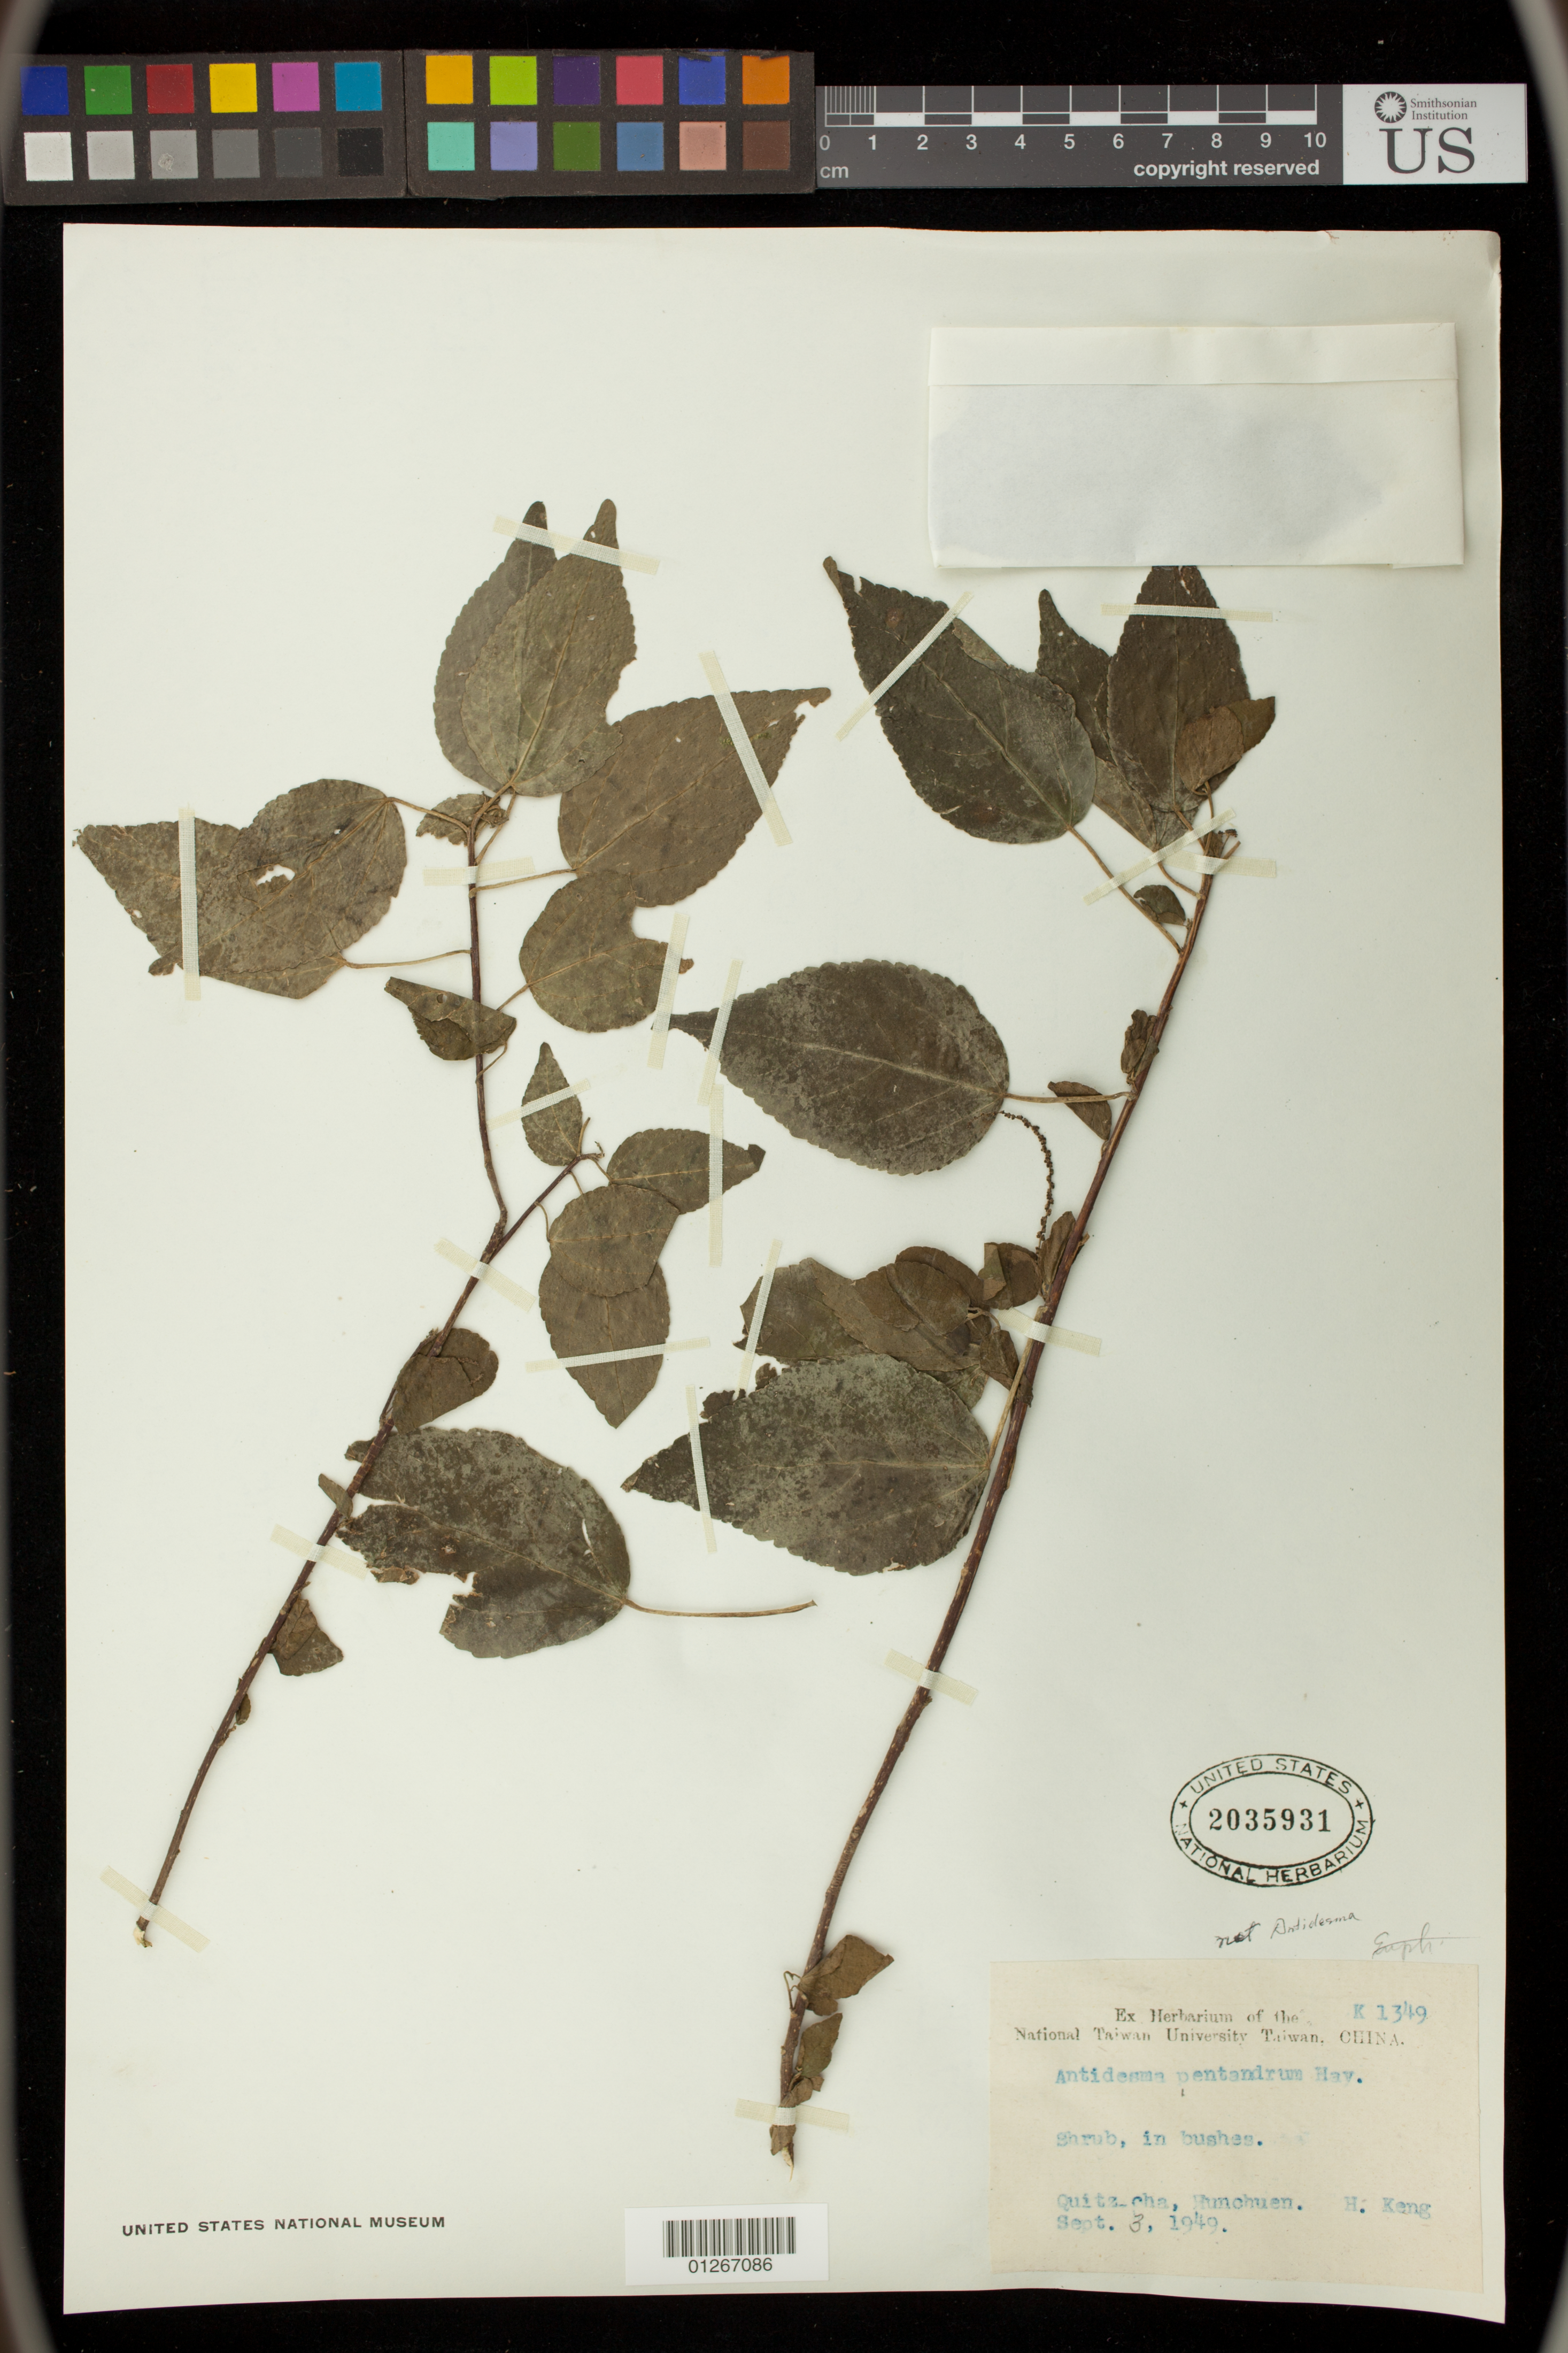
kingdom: Plantae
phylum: Tracheophyta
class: Magnoliopsida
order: Malpighiales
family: Phyllanthaceae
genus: Antidesma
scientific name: Antidesma pentandrum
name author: (Blanco) Merr.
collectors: H. Keng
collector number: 1349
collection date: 1949-09-03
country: Taiwan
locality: Quitz-cha, Hunchuen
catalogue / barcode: US 2035931